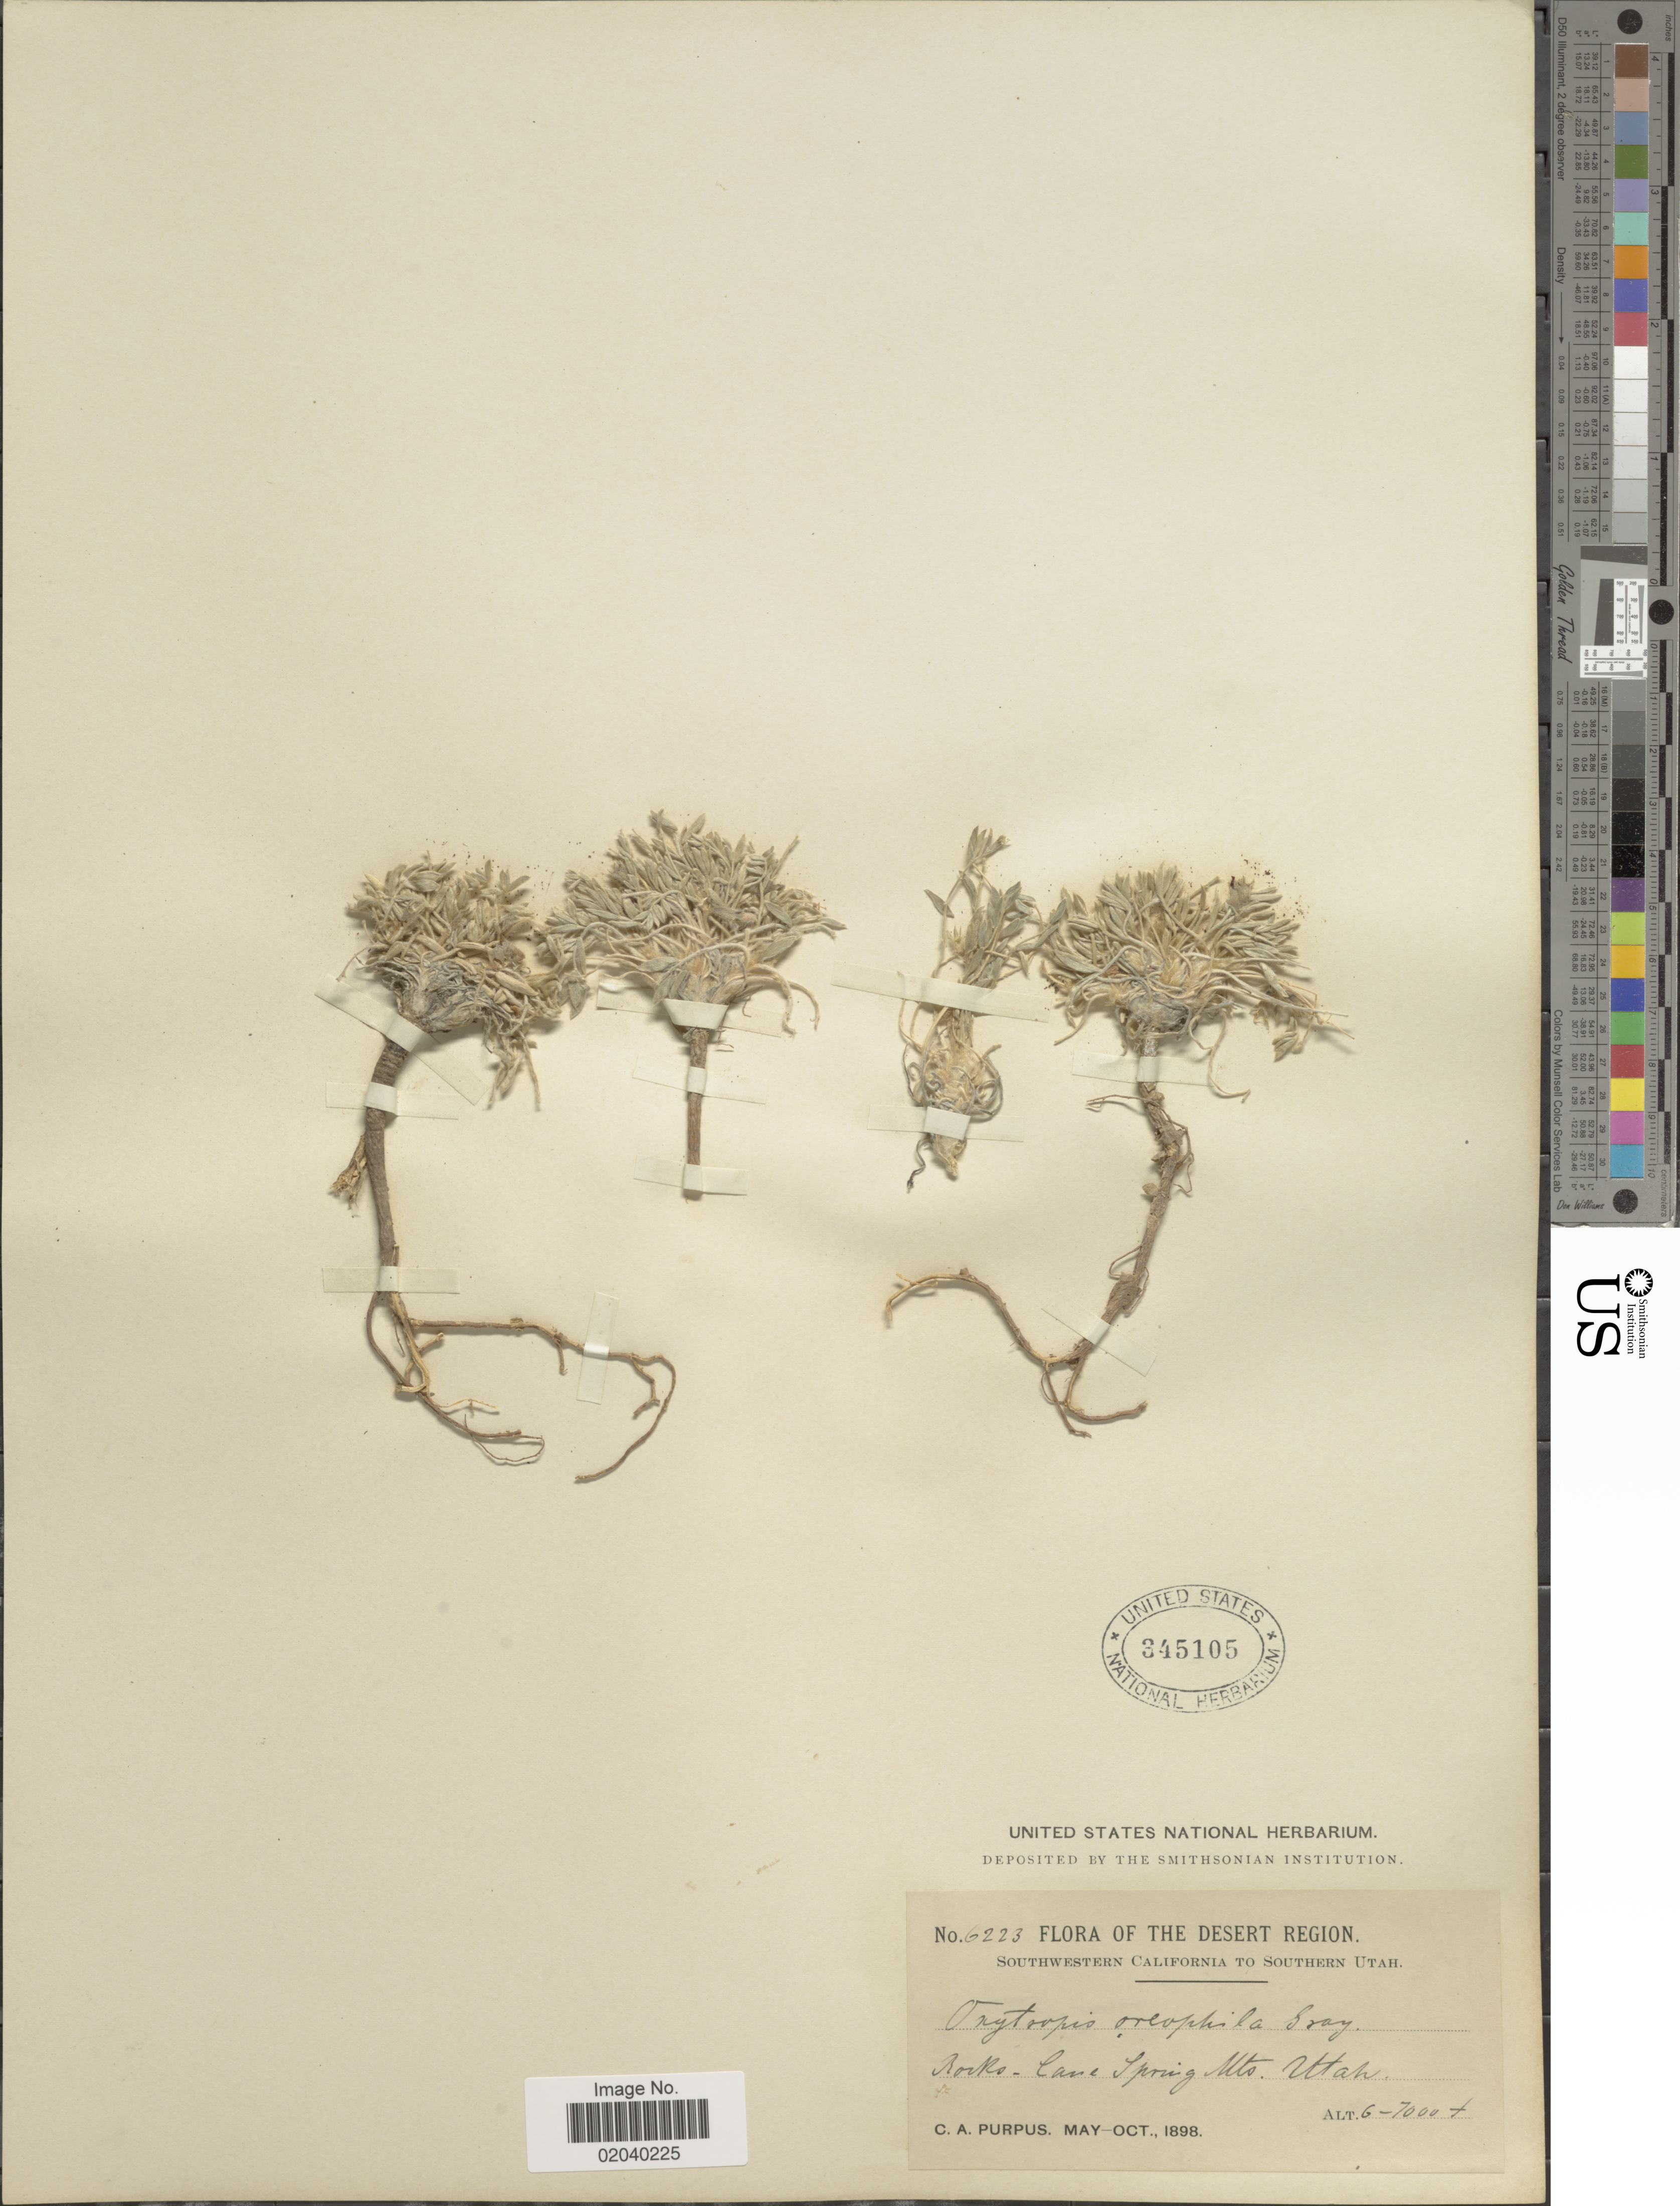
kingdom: Plantae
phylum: Tracheophyta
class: Magnoliopsida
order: Fabales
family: Fabaceae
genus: Oxytropis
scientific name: Oxytropis oreophila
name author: A. Gray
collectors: C. A. Purpus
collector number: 6223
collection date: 1898-05/1898-10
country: United States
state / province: Utah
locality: The Desert Region, Southwestern California to Southern Utah, Rock-Cane Spring Mts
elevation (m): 1829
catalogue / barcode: US 345105